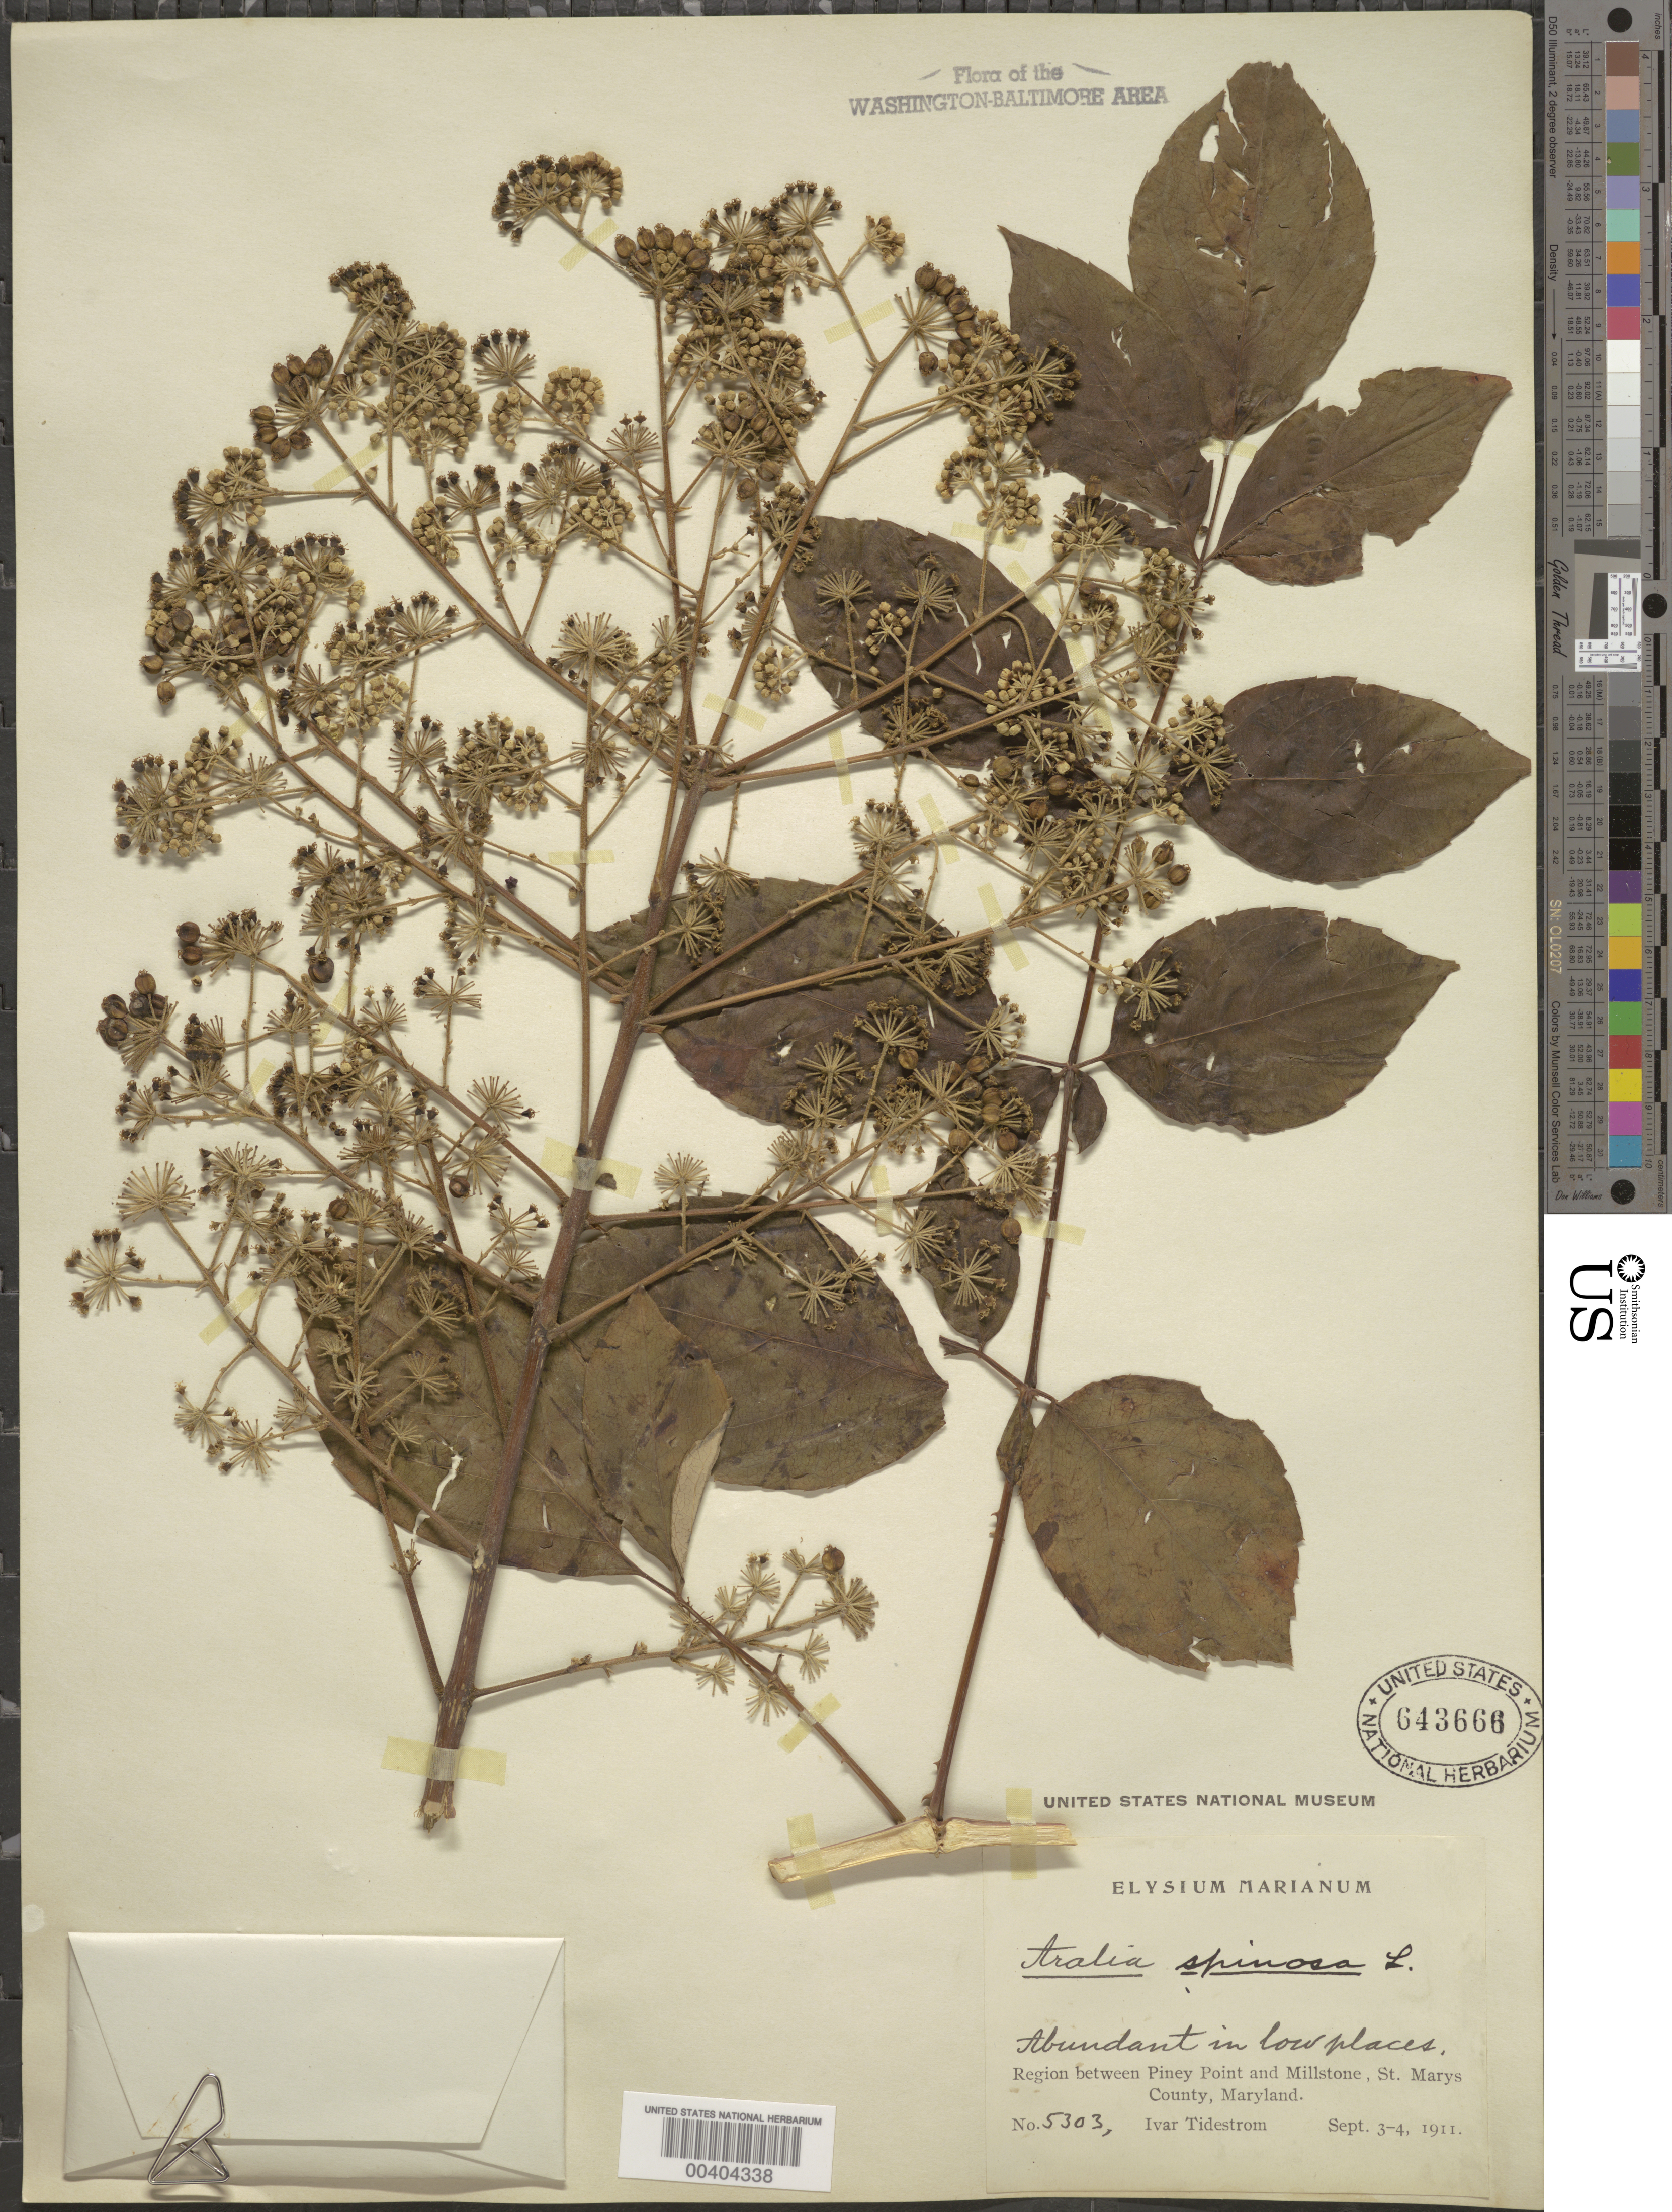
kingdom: Plantae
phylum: Tracheophyta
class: Magnoliopsida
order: Apiales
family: Araliaceae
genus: Aralia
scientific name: Aralia spinosa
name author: L.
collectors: I. F. Tidestrom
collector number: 5303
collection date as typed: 03 Sep 1911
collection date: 1911-09-03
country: United States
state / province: Maryland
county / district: St. Mary's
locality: between Piney Point and Millstone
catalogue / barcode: US 643666